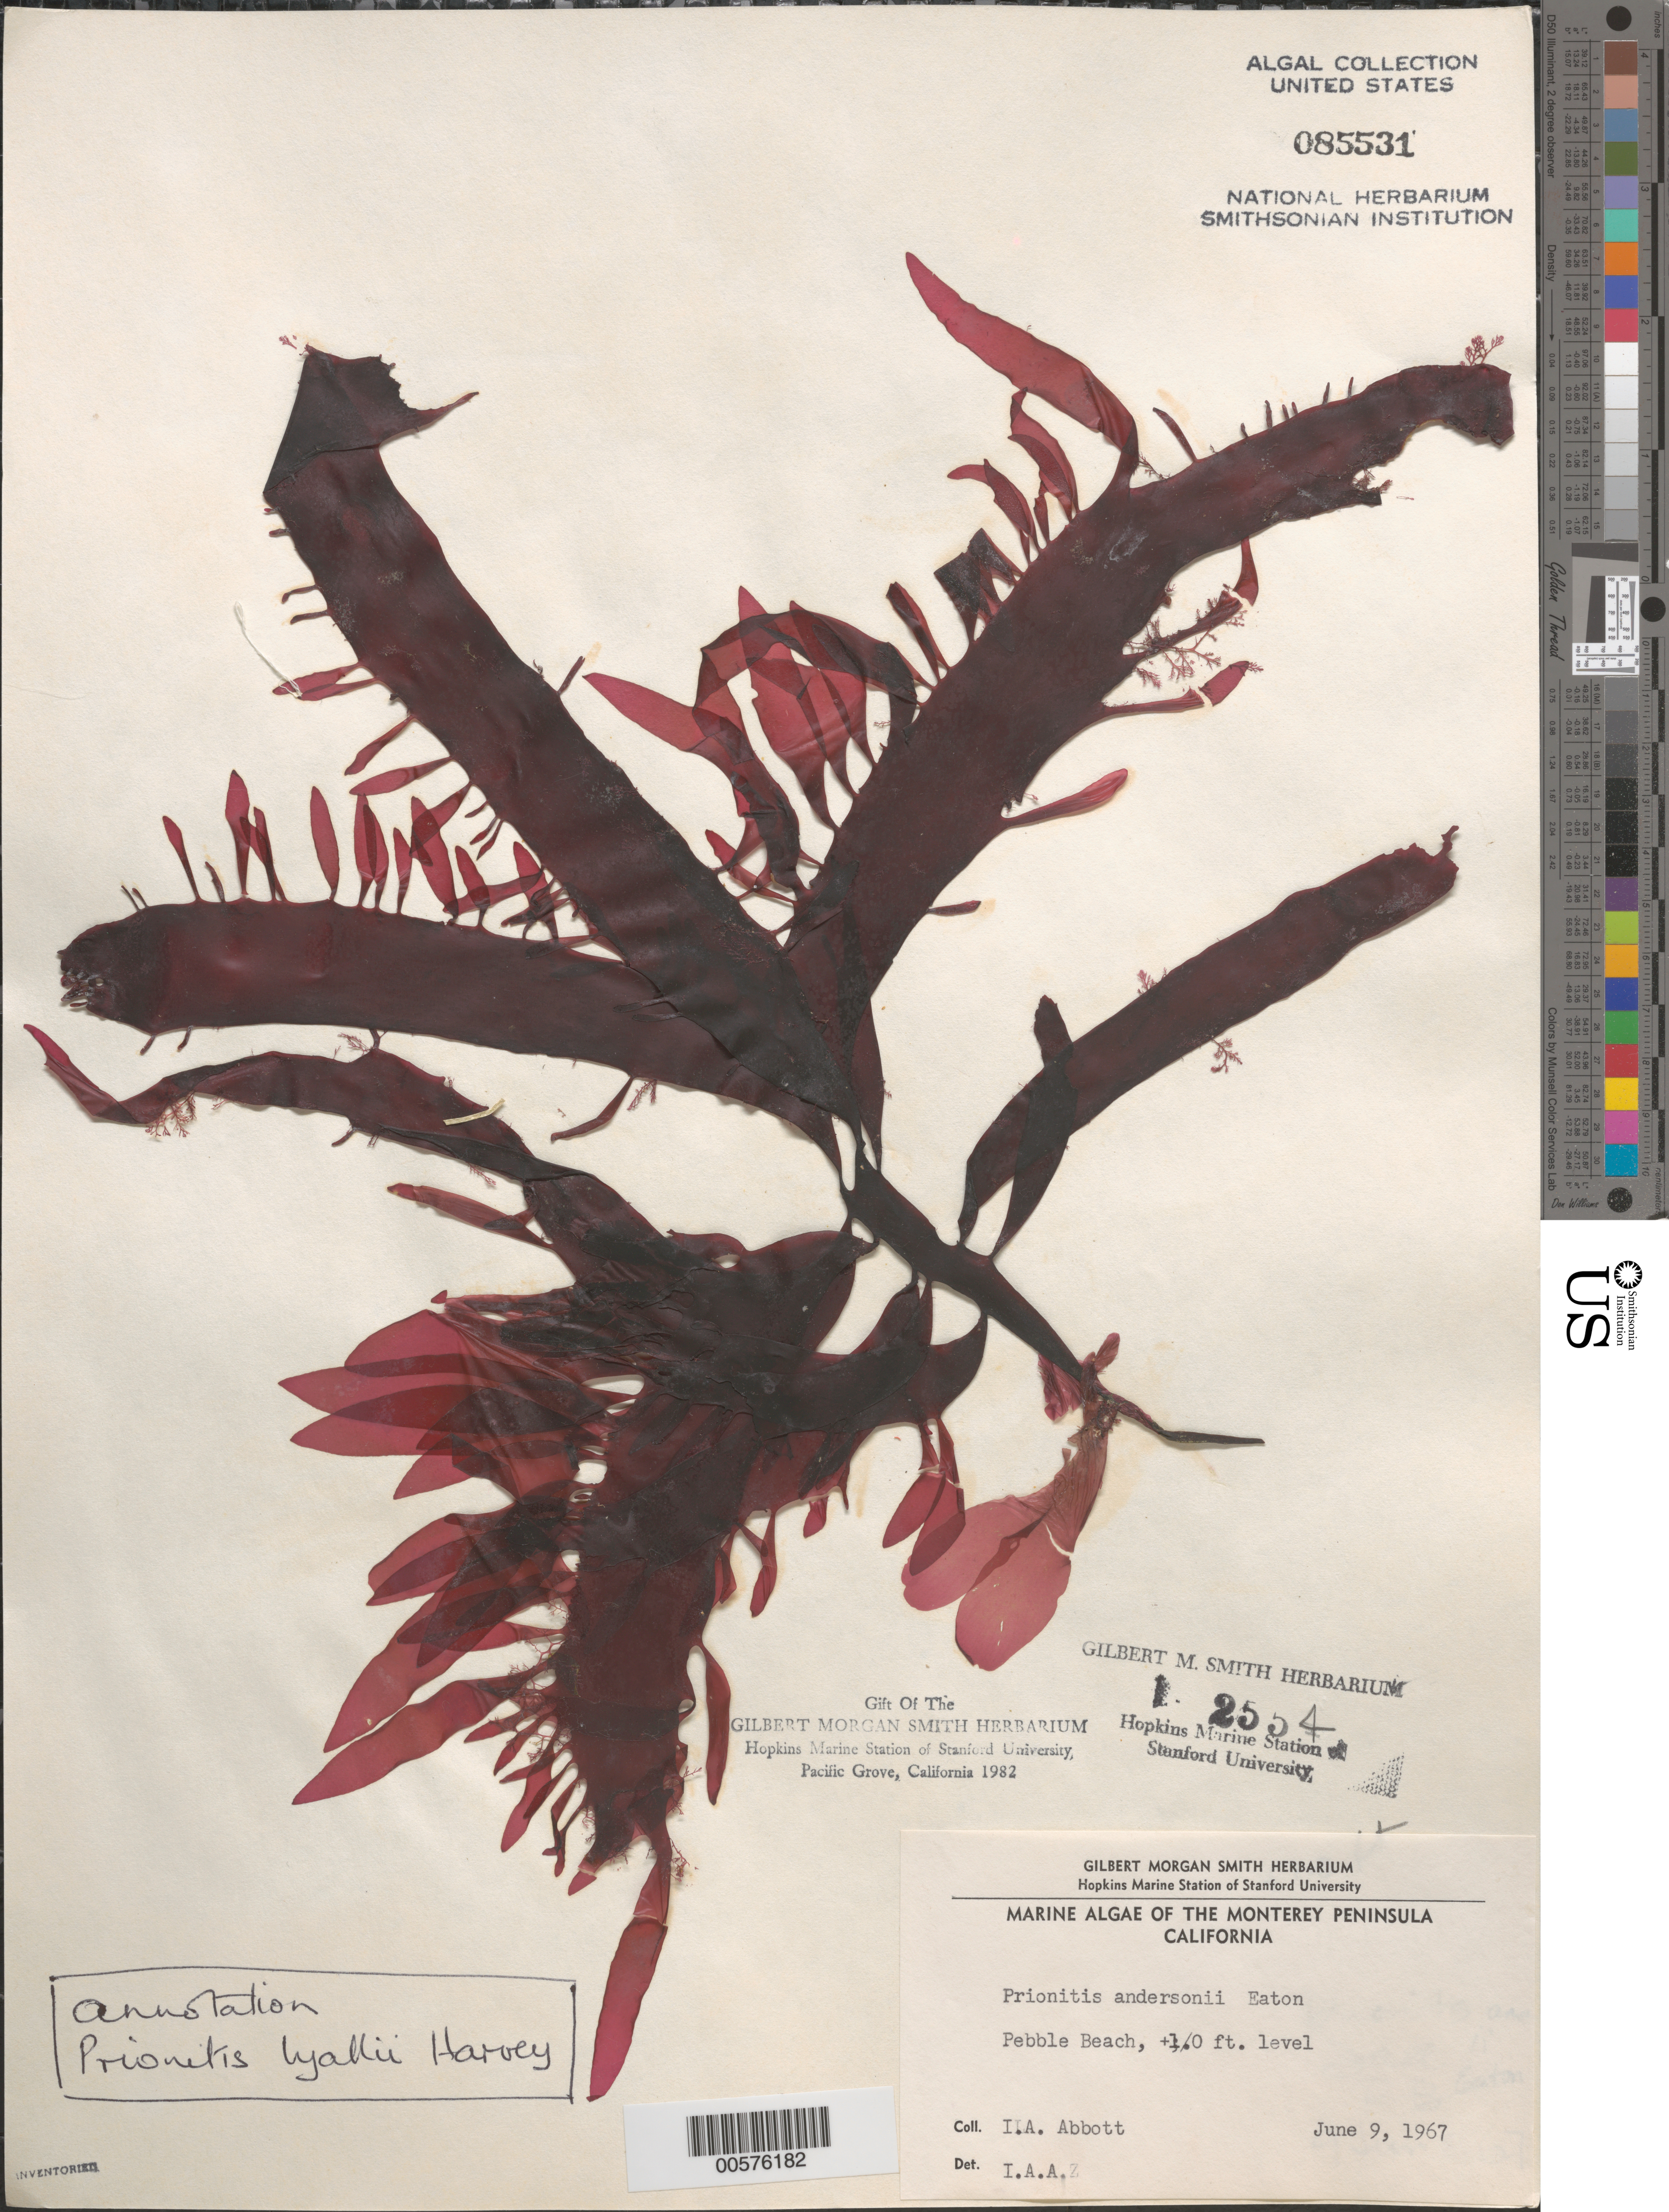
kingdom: Plantae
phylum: Rhodophyta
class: Florideophyceae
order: Cryptonemiales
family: Cryptonemiaceae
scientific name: Prionitis sternbergii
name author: (C. Agardh) J. Agardh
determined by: Algae name updating Project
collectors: I. A. Abbott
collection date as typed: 09 Jun 1967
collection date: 1967-06-09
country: United States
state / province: California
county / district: Monterey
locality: Pebble Beach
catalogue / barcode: US 85531